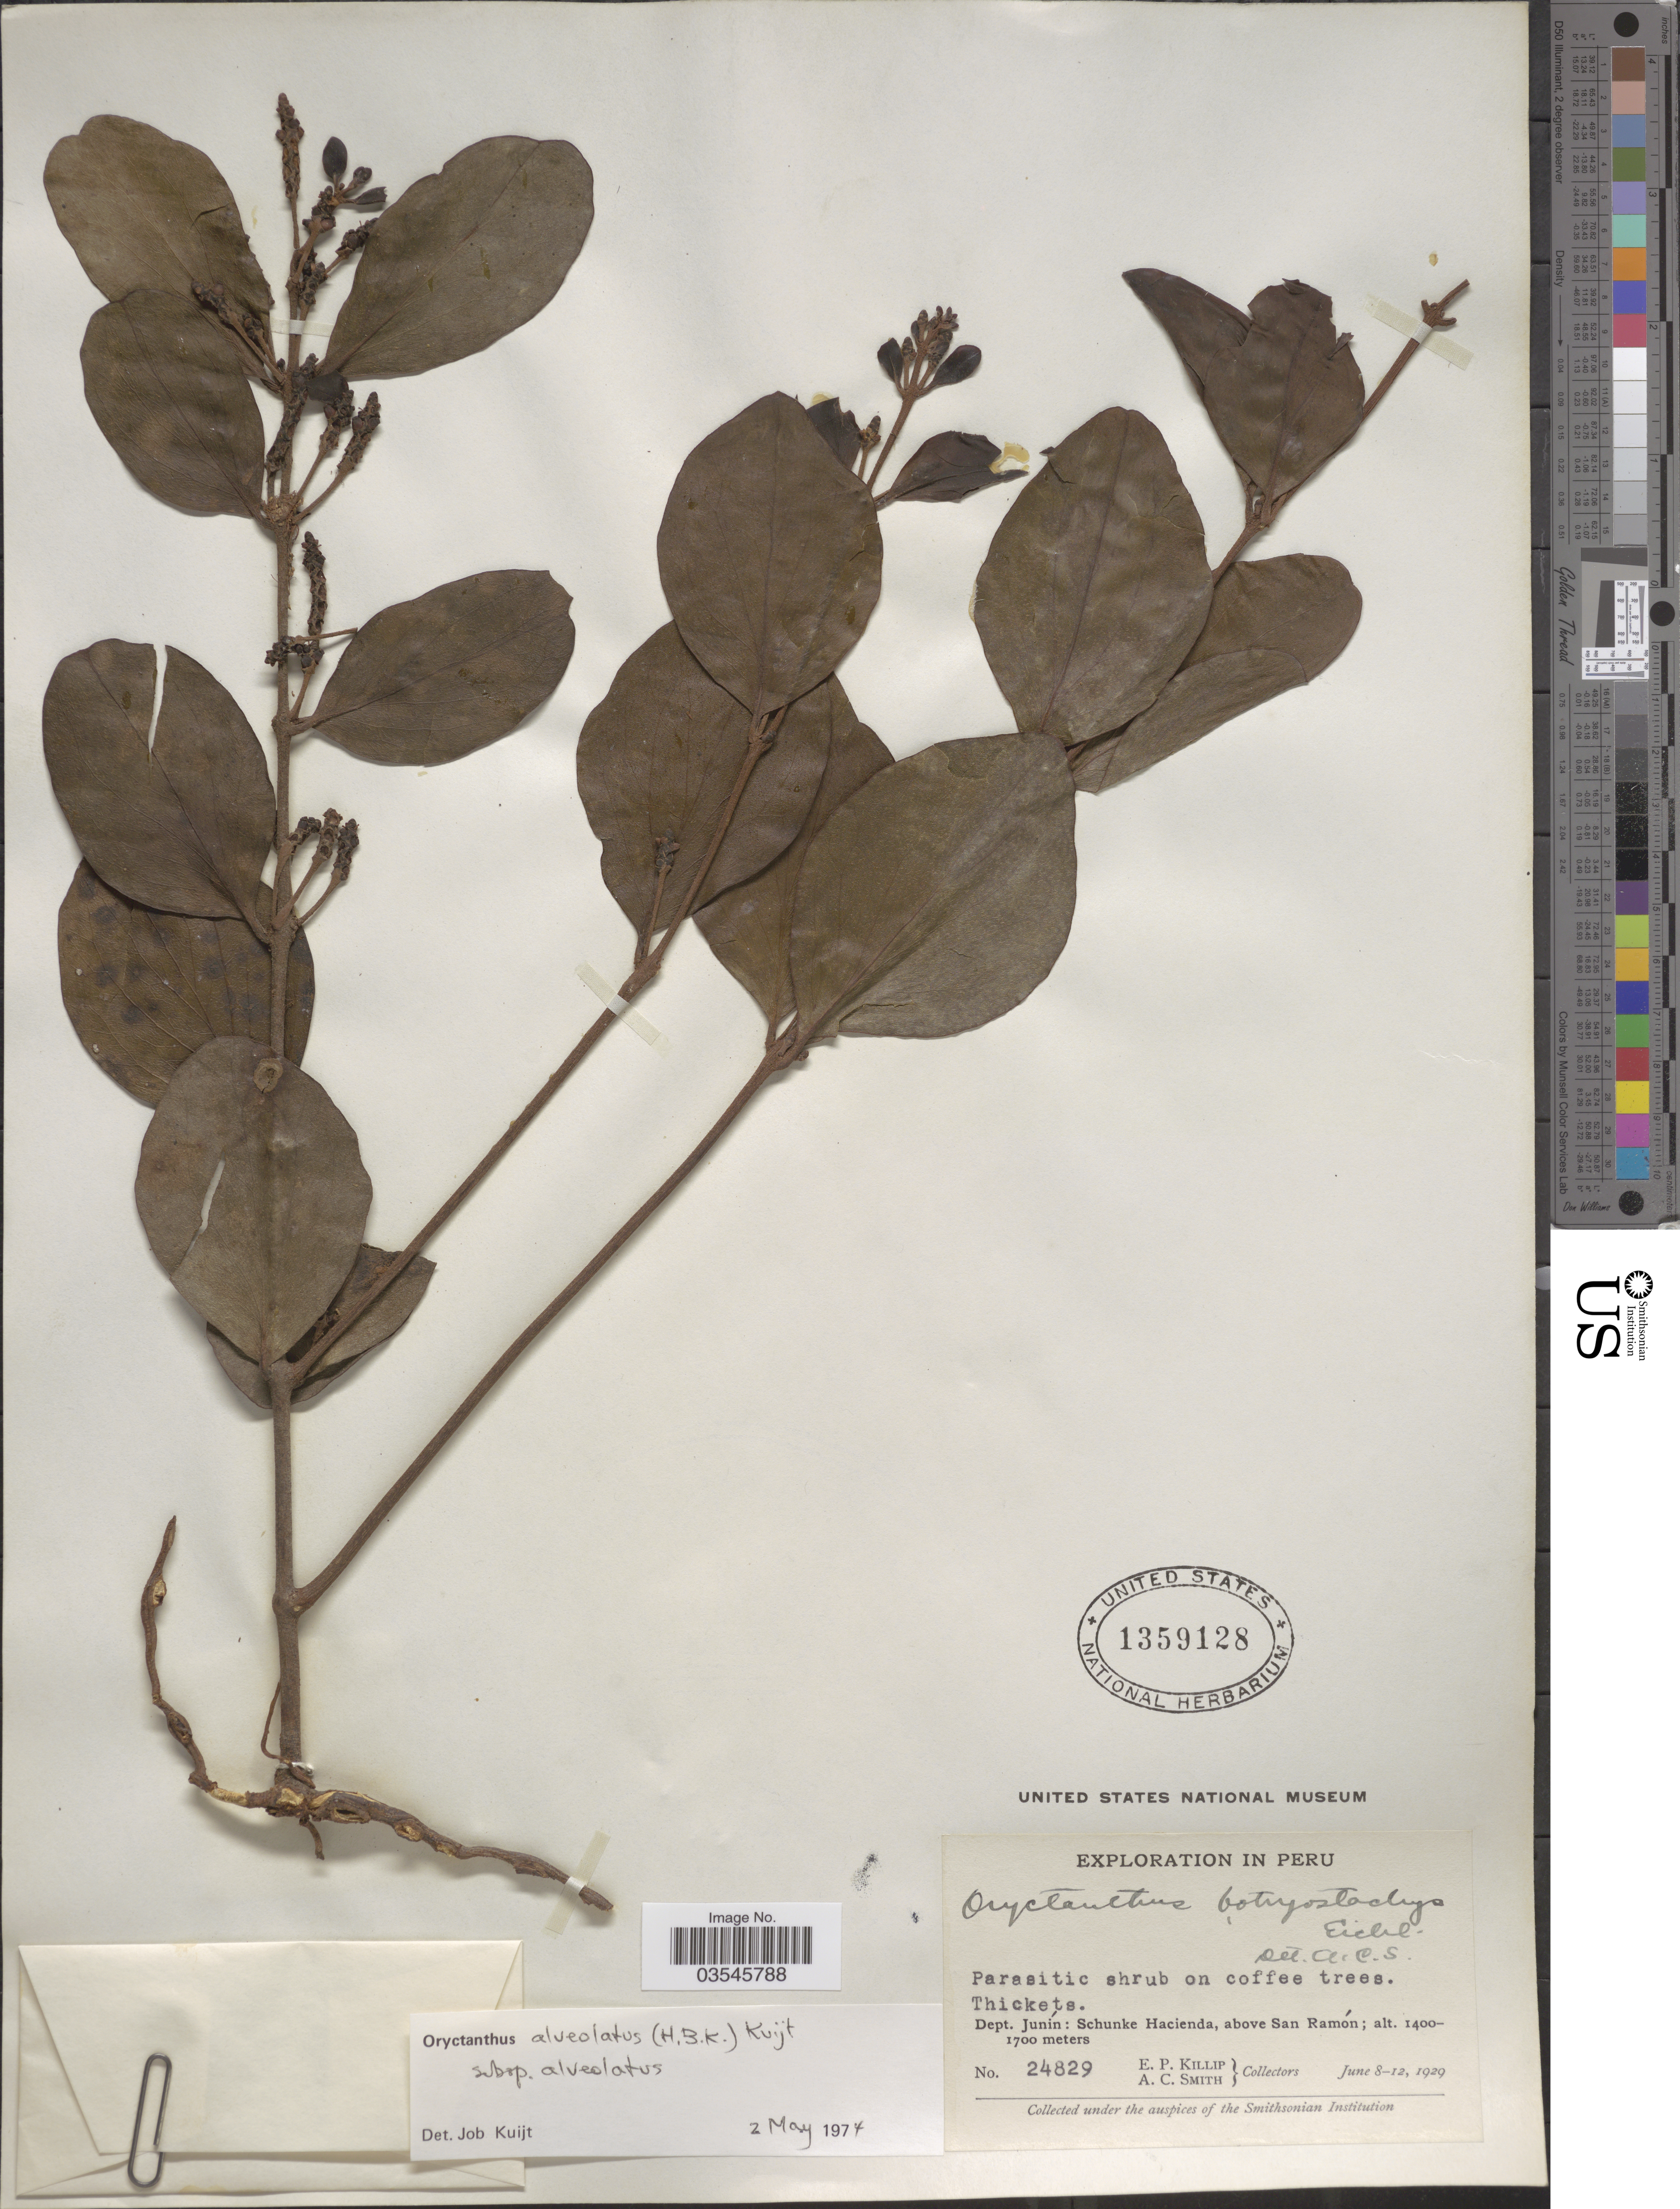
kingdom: Plantae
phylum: Tracheophyta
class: Magnoliopsida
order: Santalales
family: Loranthaceae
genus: Oryctanthus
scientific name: Oryctanthus alveolatus subsp. alveolatus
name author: (Kunth) Kuijt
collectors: E. P. Killip & A. C. Smith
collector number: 24829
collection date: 1929-06-08/1929-06-12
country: Peru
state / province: Junín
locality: Dept. Junín: Schunke Hacienda, above San Ramón.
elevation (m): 1400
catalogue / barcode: US 1359128